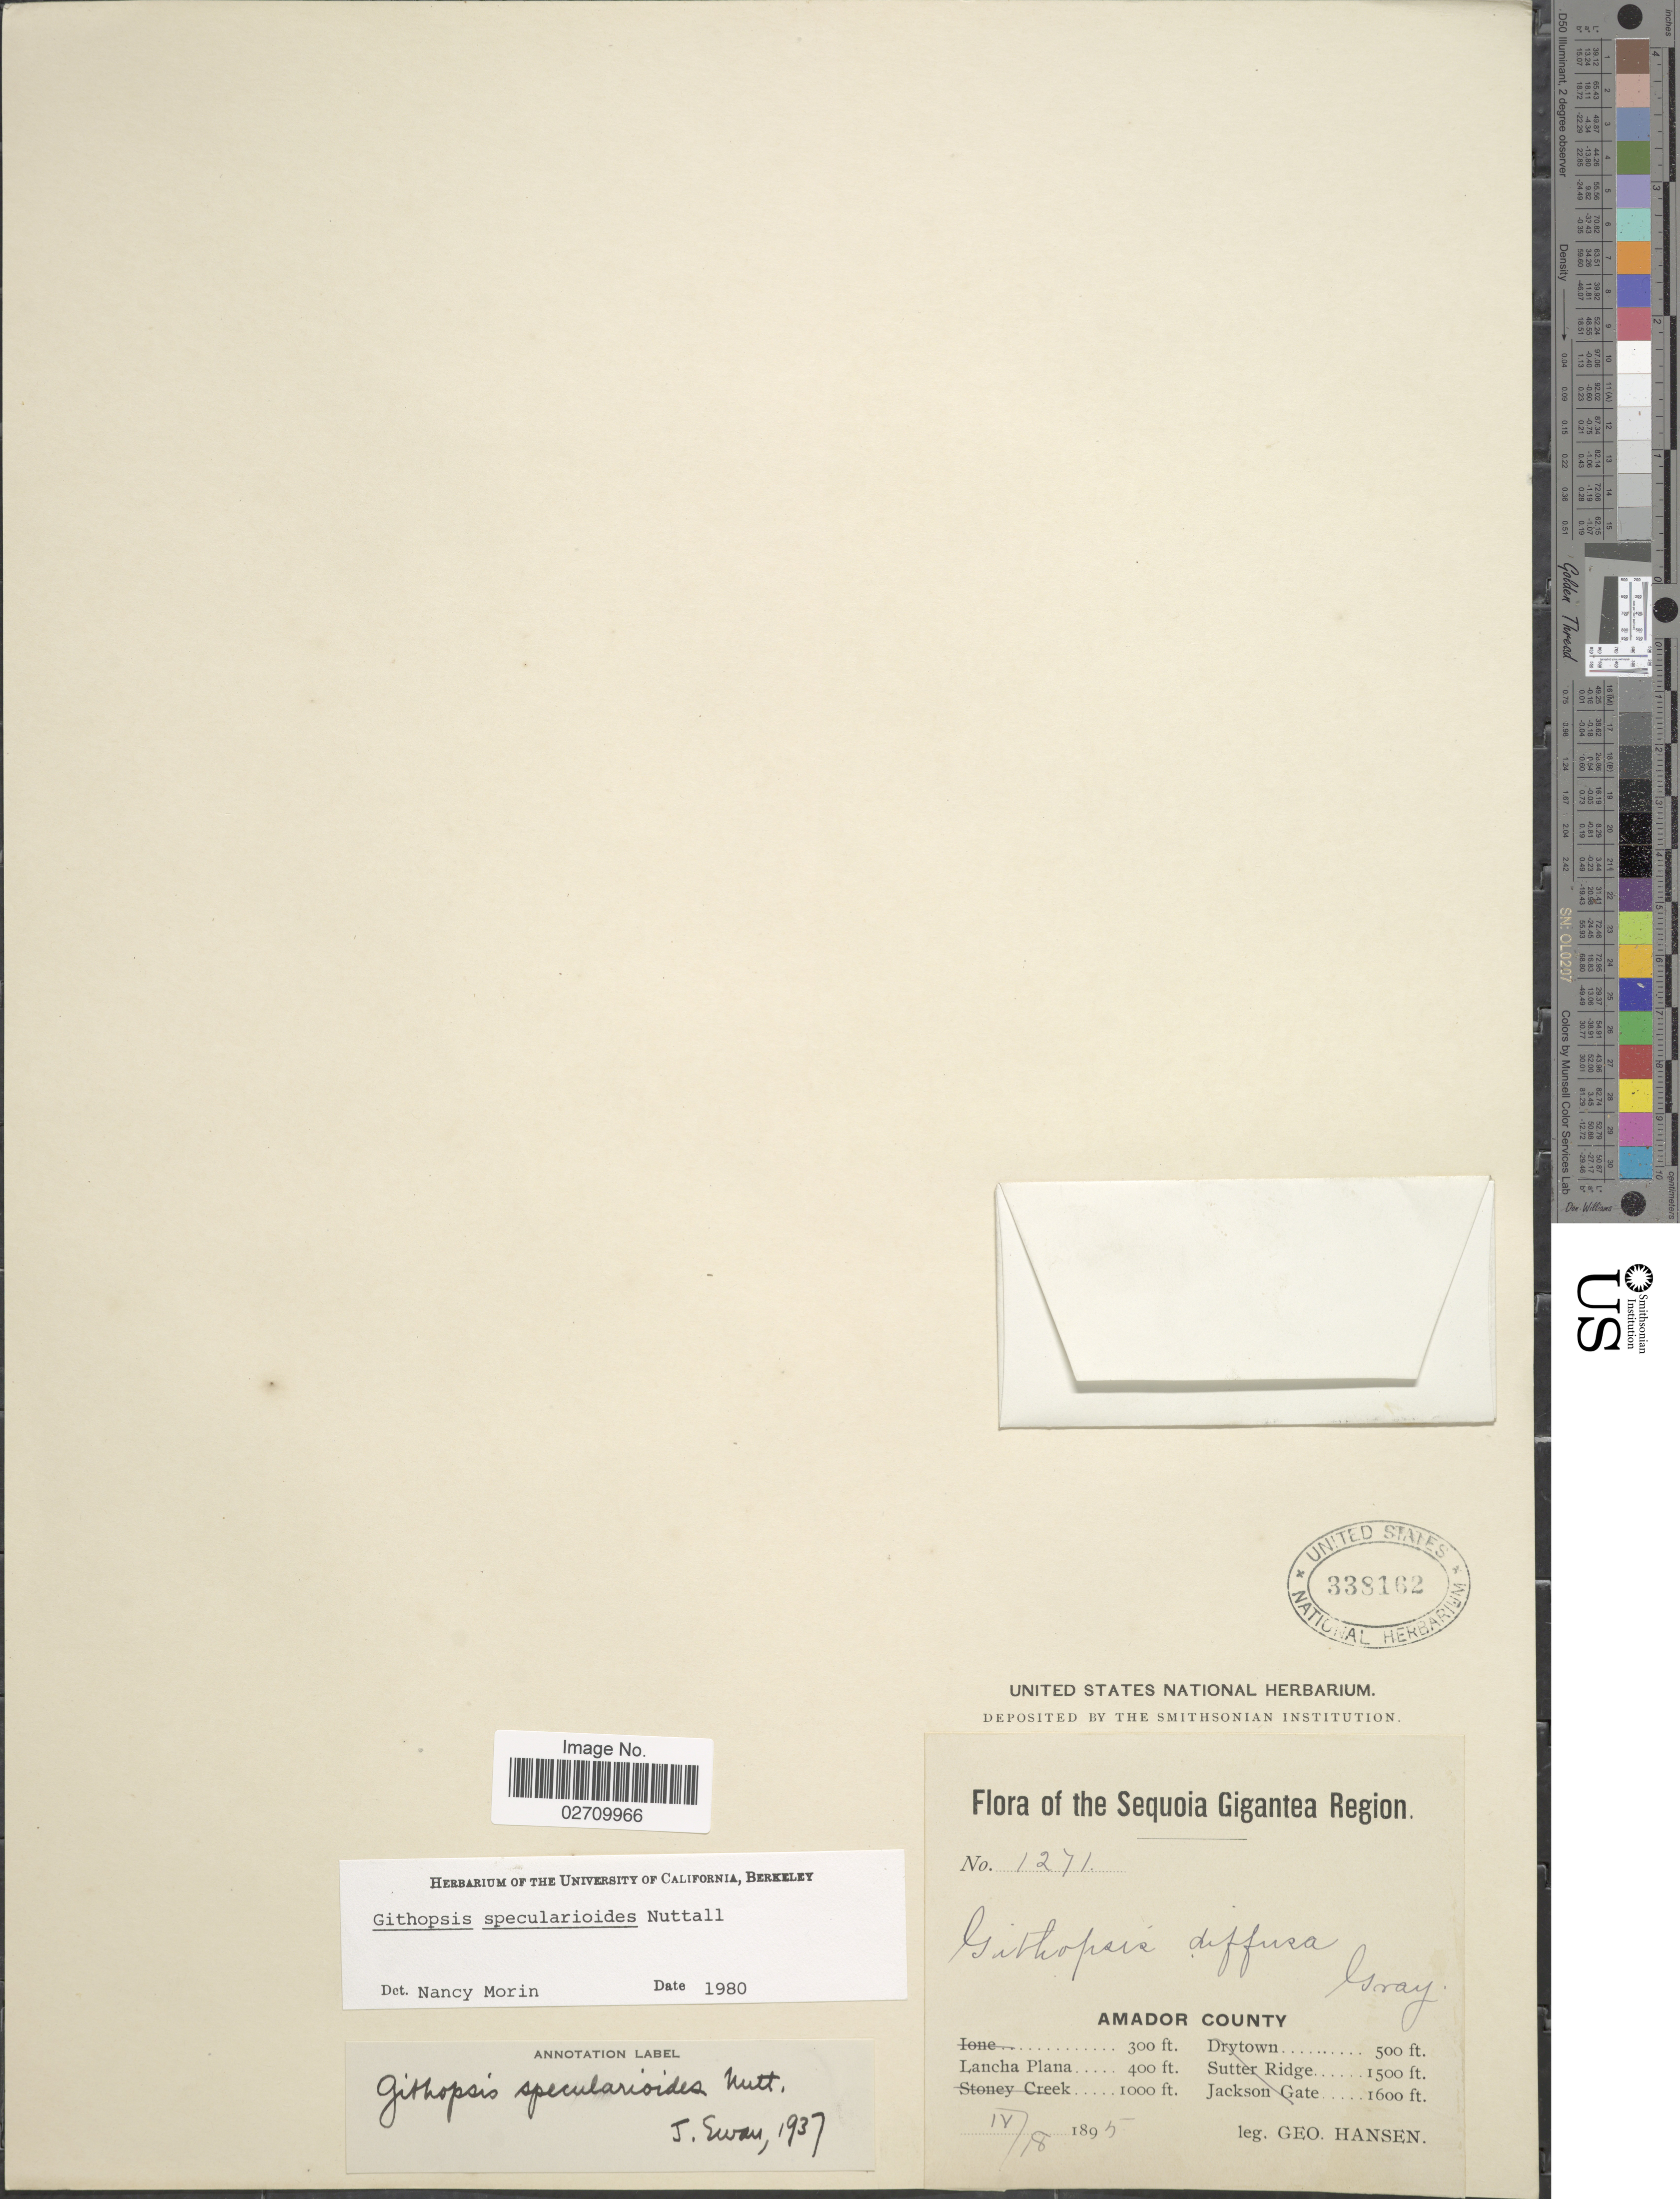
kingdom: Plantae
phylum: Tracheophyta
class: Magnoliopsida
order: Asterales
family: Campanulaceae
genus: Githopsis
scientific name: Githopsis specularioides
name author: Nutt.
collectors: G. Hansen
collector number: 1271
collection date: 1895-04-18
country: United States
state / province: California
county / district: Amador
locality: Sequoia Gigantea Region. Amador County. Lancha Plana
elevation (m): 122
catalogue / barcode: US 338162